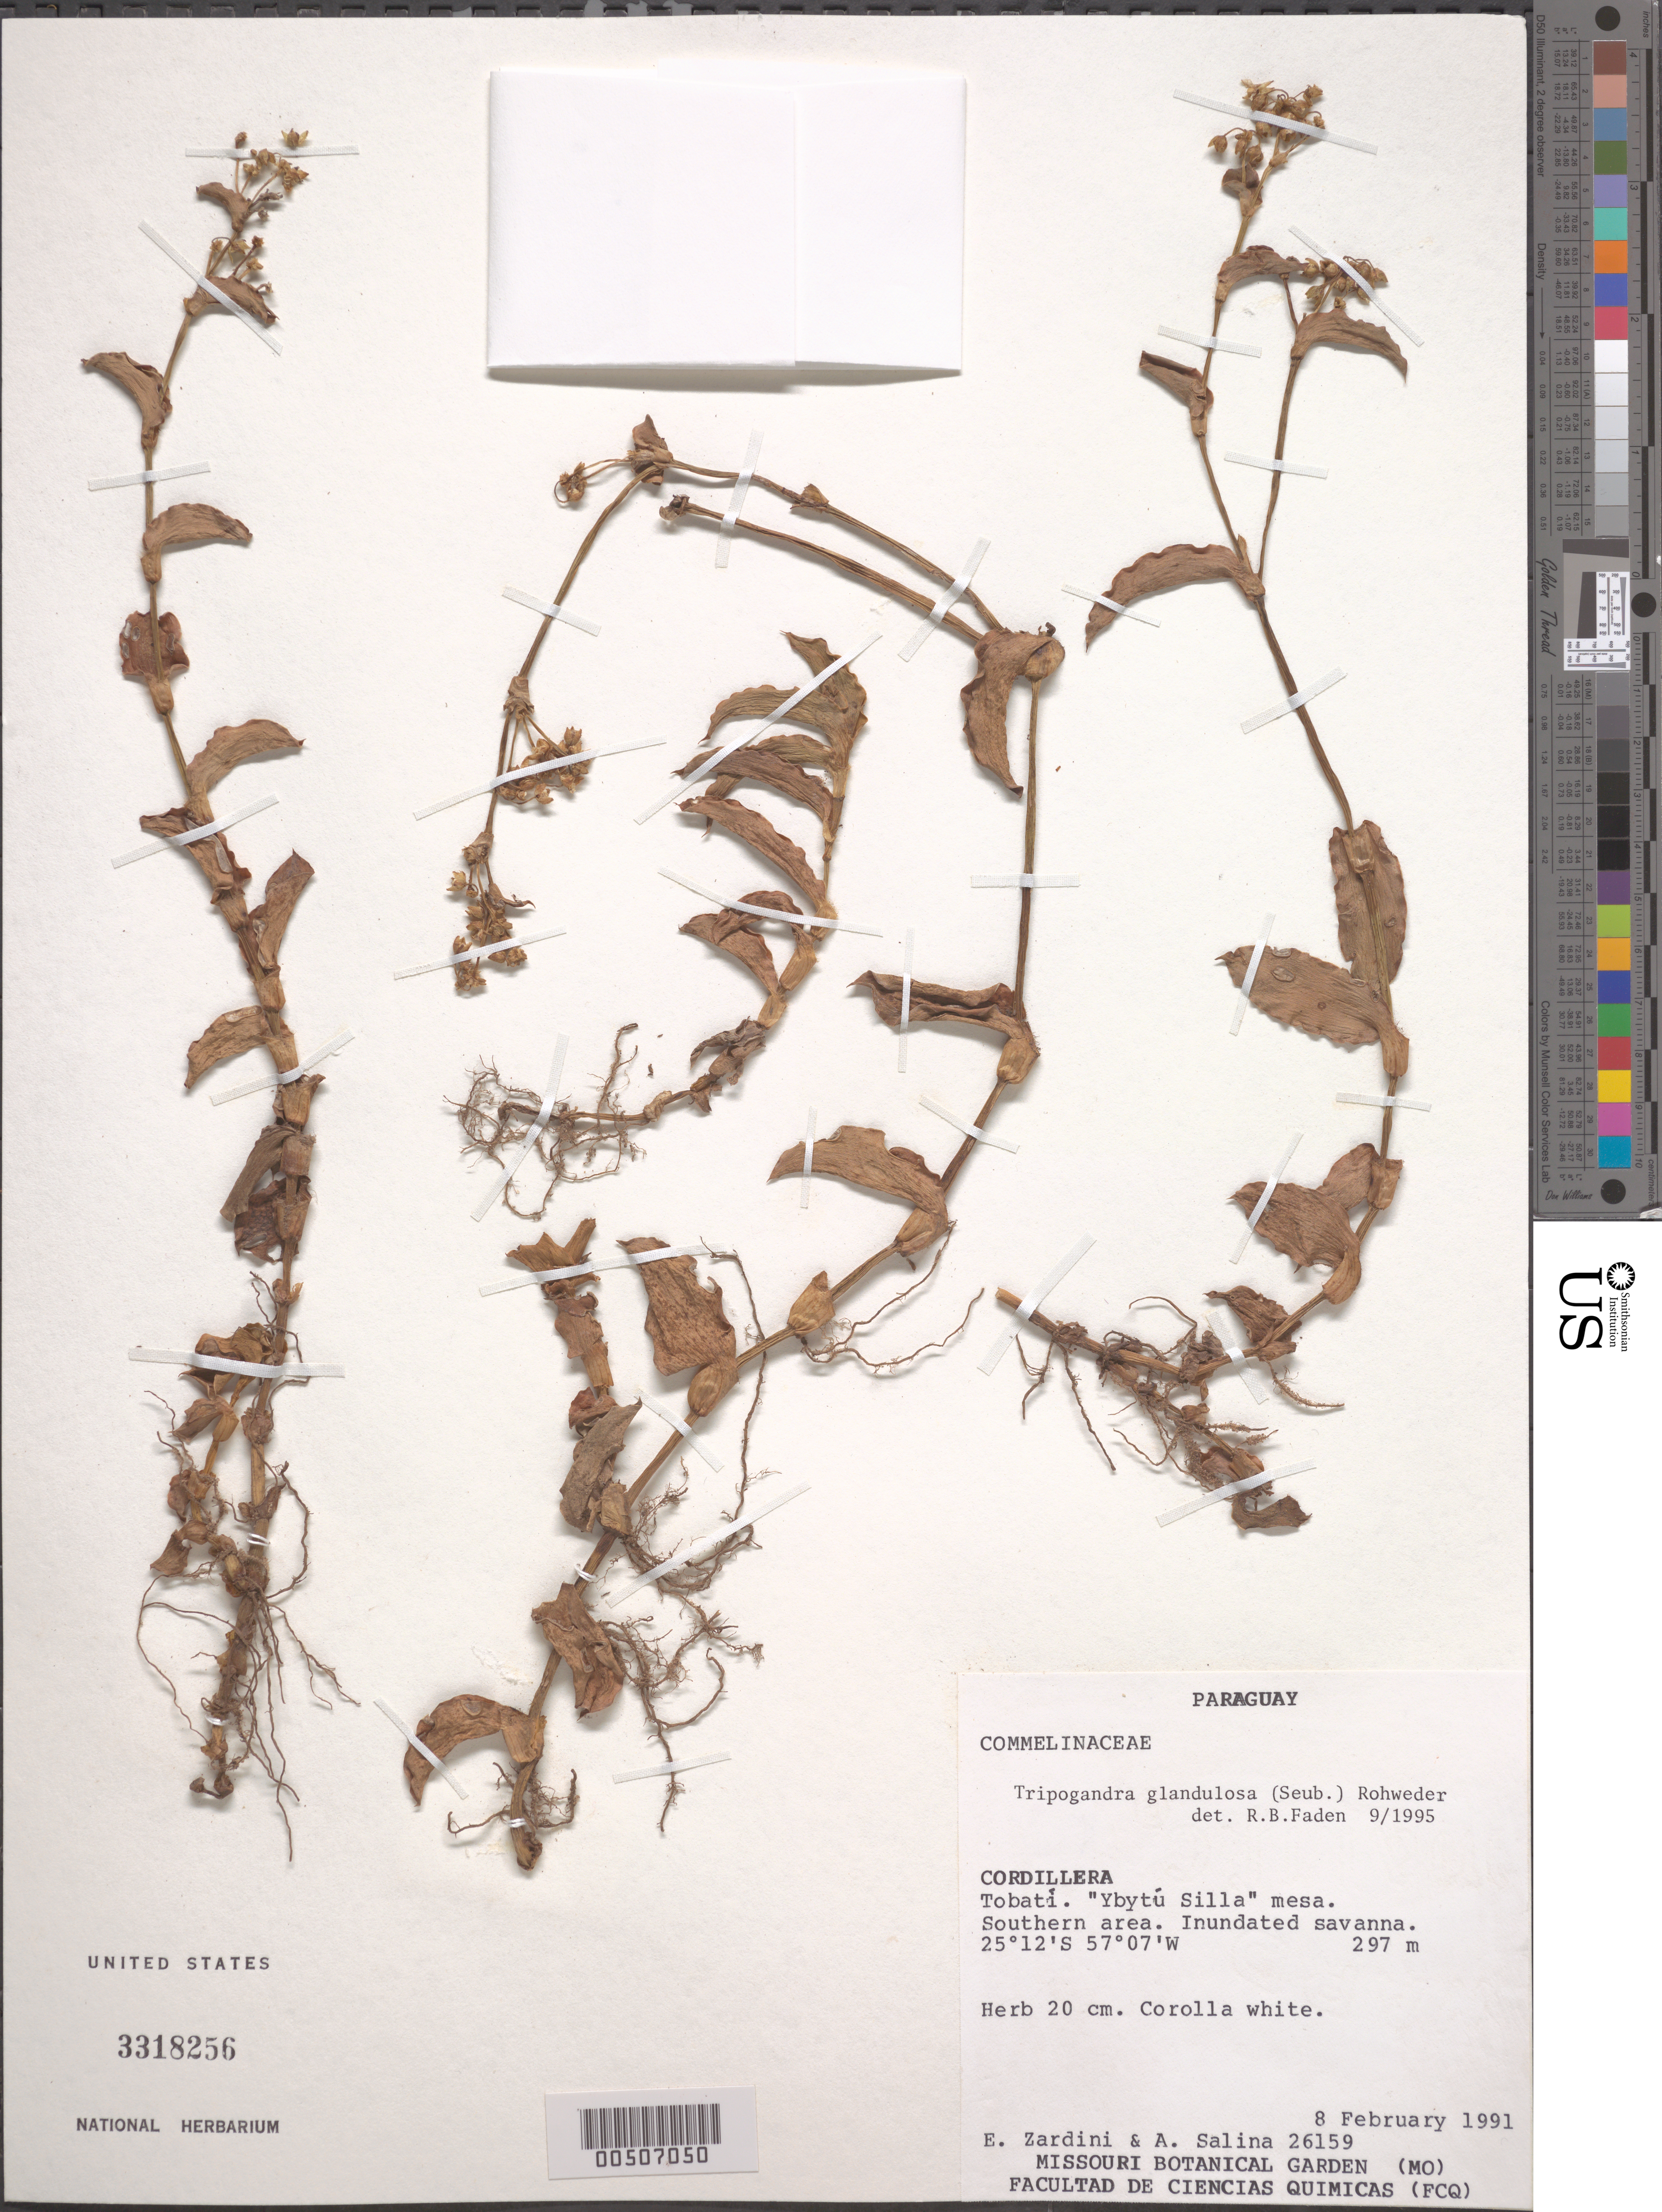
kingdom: Plantae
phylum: Tracheophyta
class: Liliopsida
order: Commelinales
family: Commelinaceae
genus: Tripogandra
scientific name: Tripogandra glandulosa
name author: (Seub.) Rohweder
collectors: E. M. Zardini & A. Salinas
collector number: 26159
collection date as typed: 08 Feb 1991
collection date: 1991-02-08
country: Paraguay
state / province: Cordillera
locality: Tobati, ybytu silla mesa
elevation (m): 297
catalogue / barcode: US 3318256